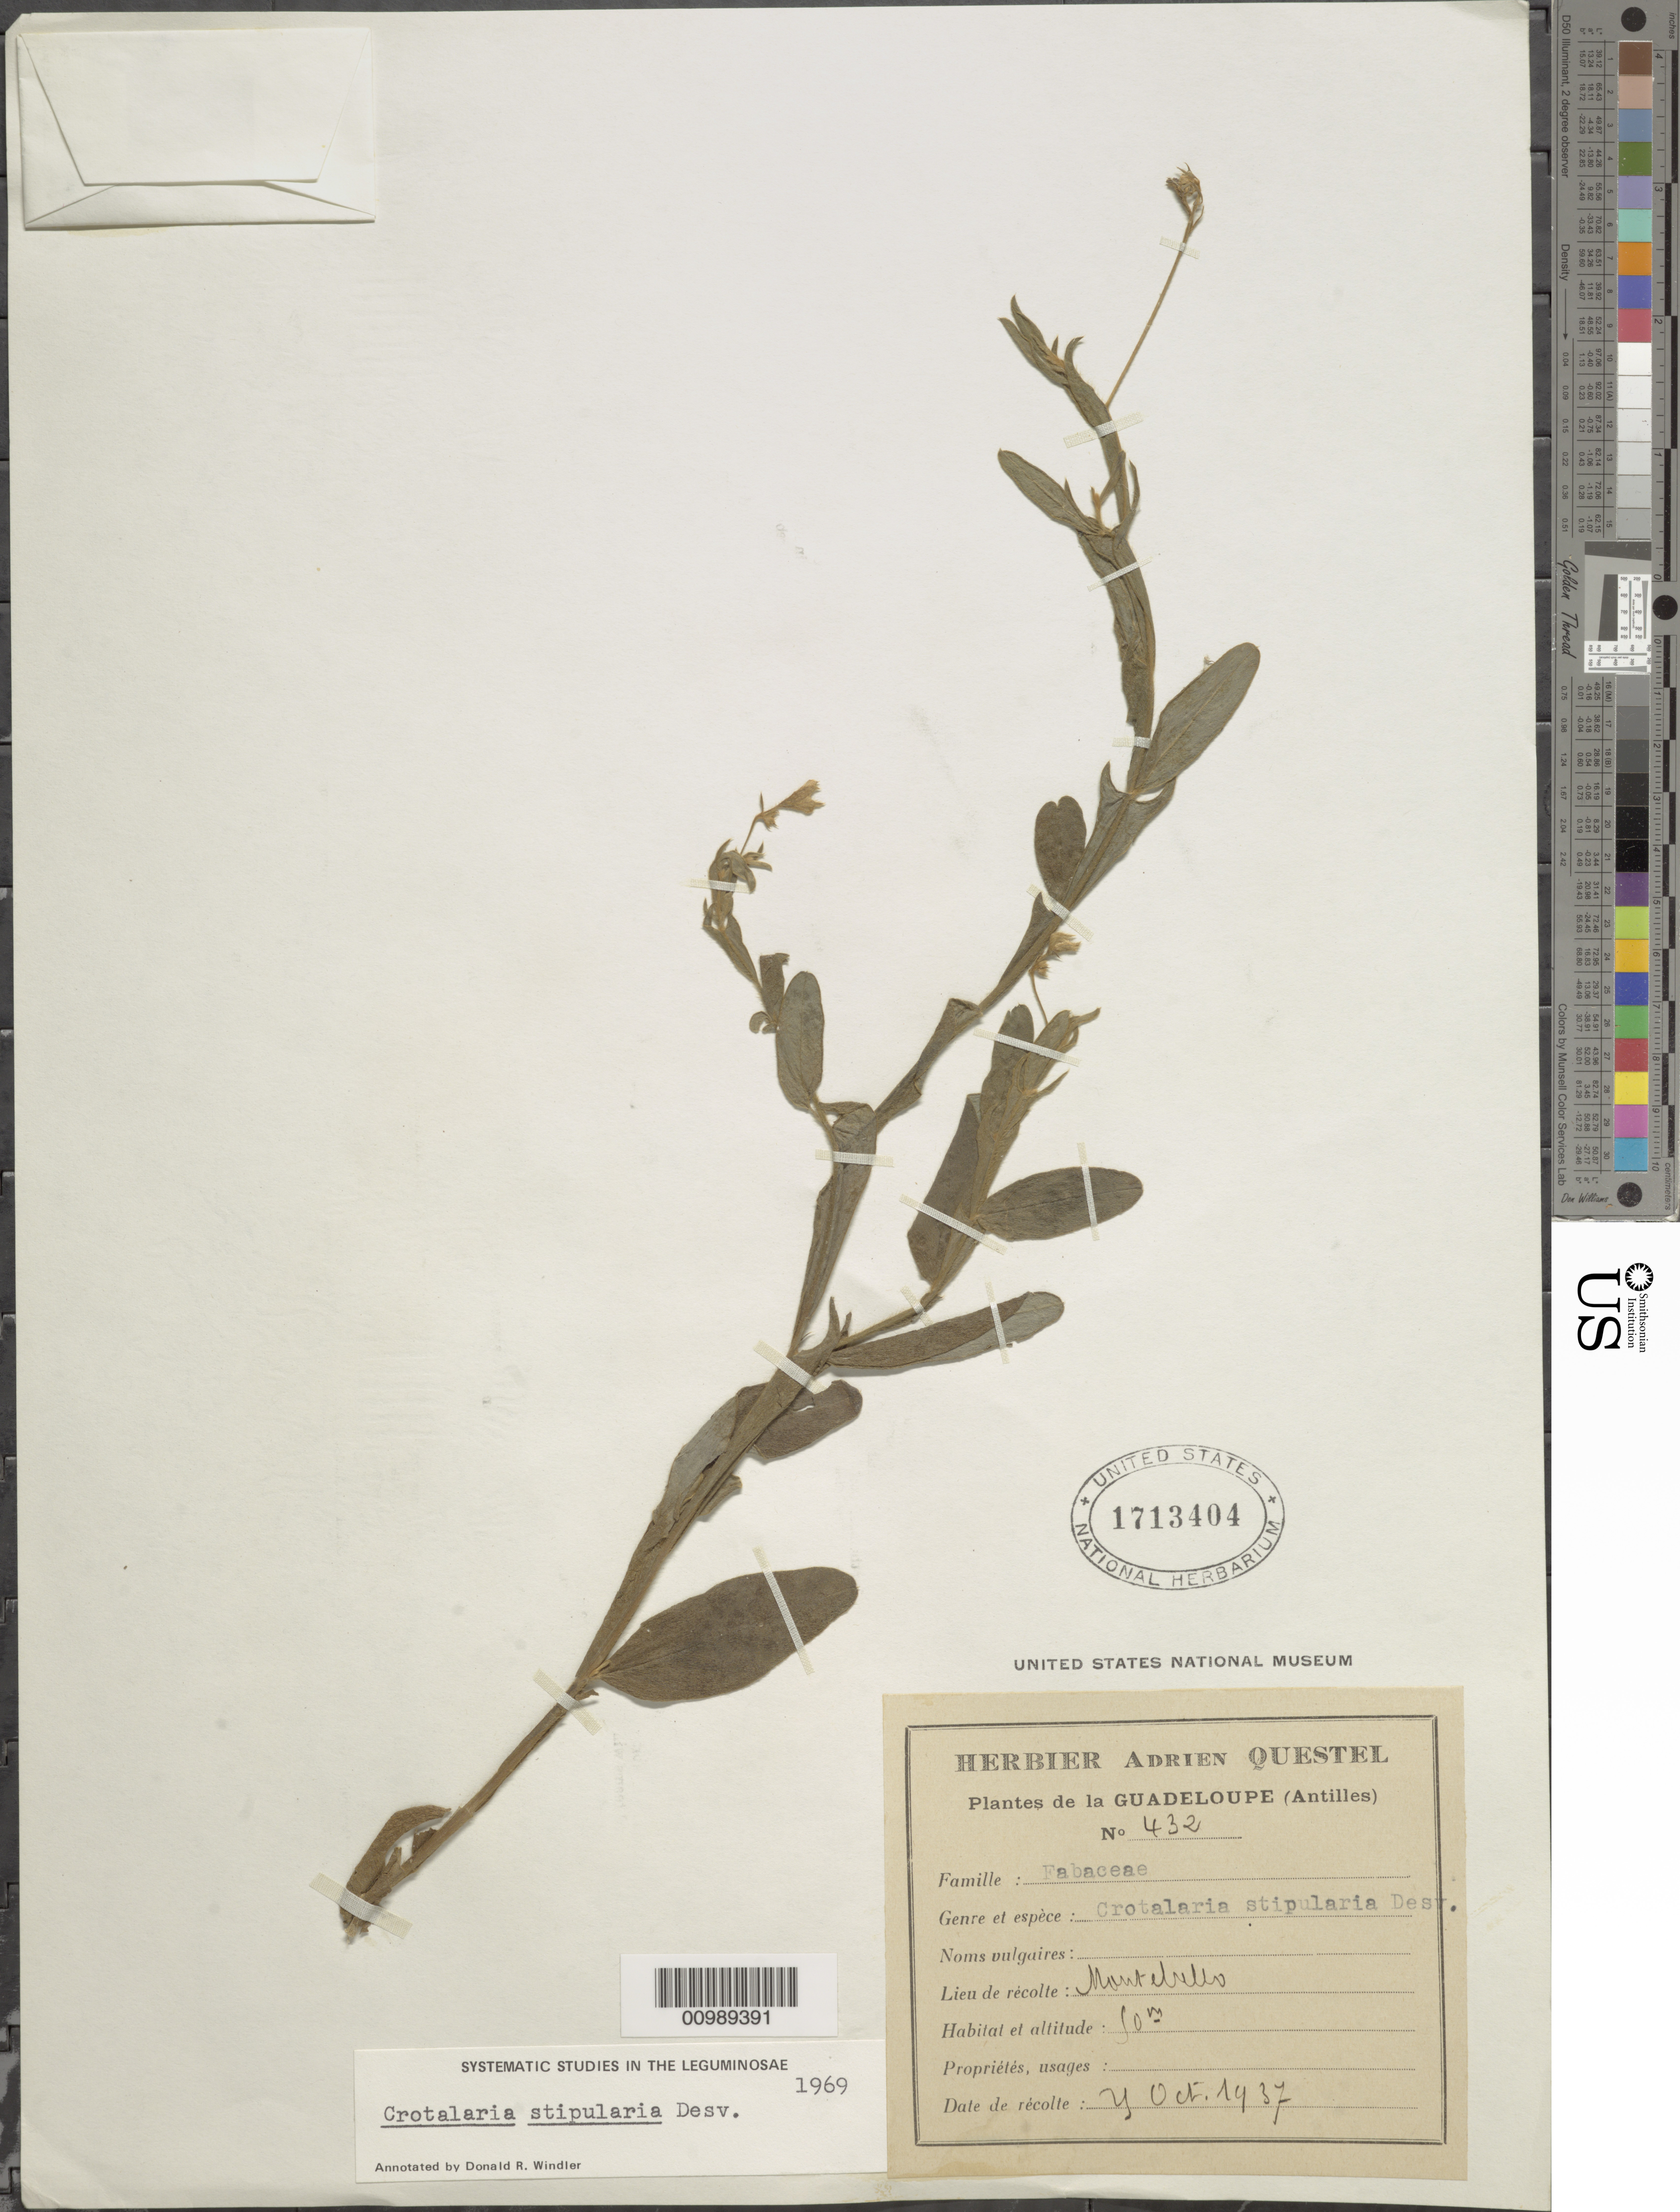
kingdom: Plantae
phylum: Tracheophyta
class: Magnoliopsida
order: Fabales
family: Fabaceae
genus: Crotalaria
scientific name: Crotalaria stipularia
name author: Desv.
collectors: A. Questel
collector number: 432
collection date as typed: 25 Oct 1937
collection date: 1937-10-25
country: Guadeloupe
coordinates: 0 N, 0 E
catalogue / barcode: US 1713404